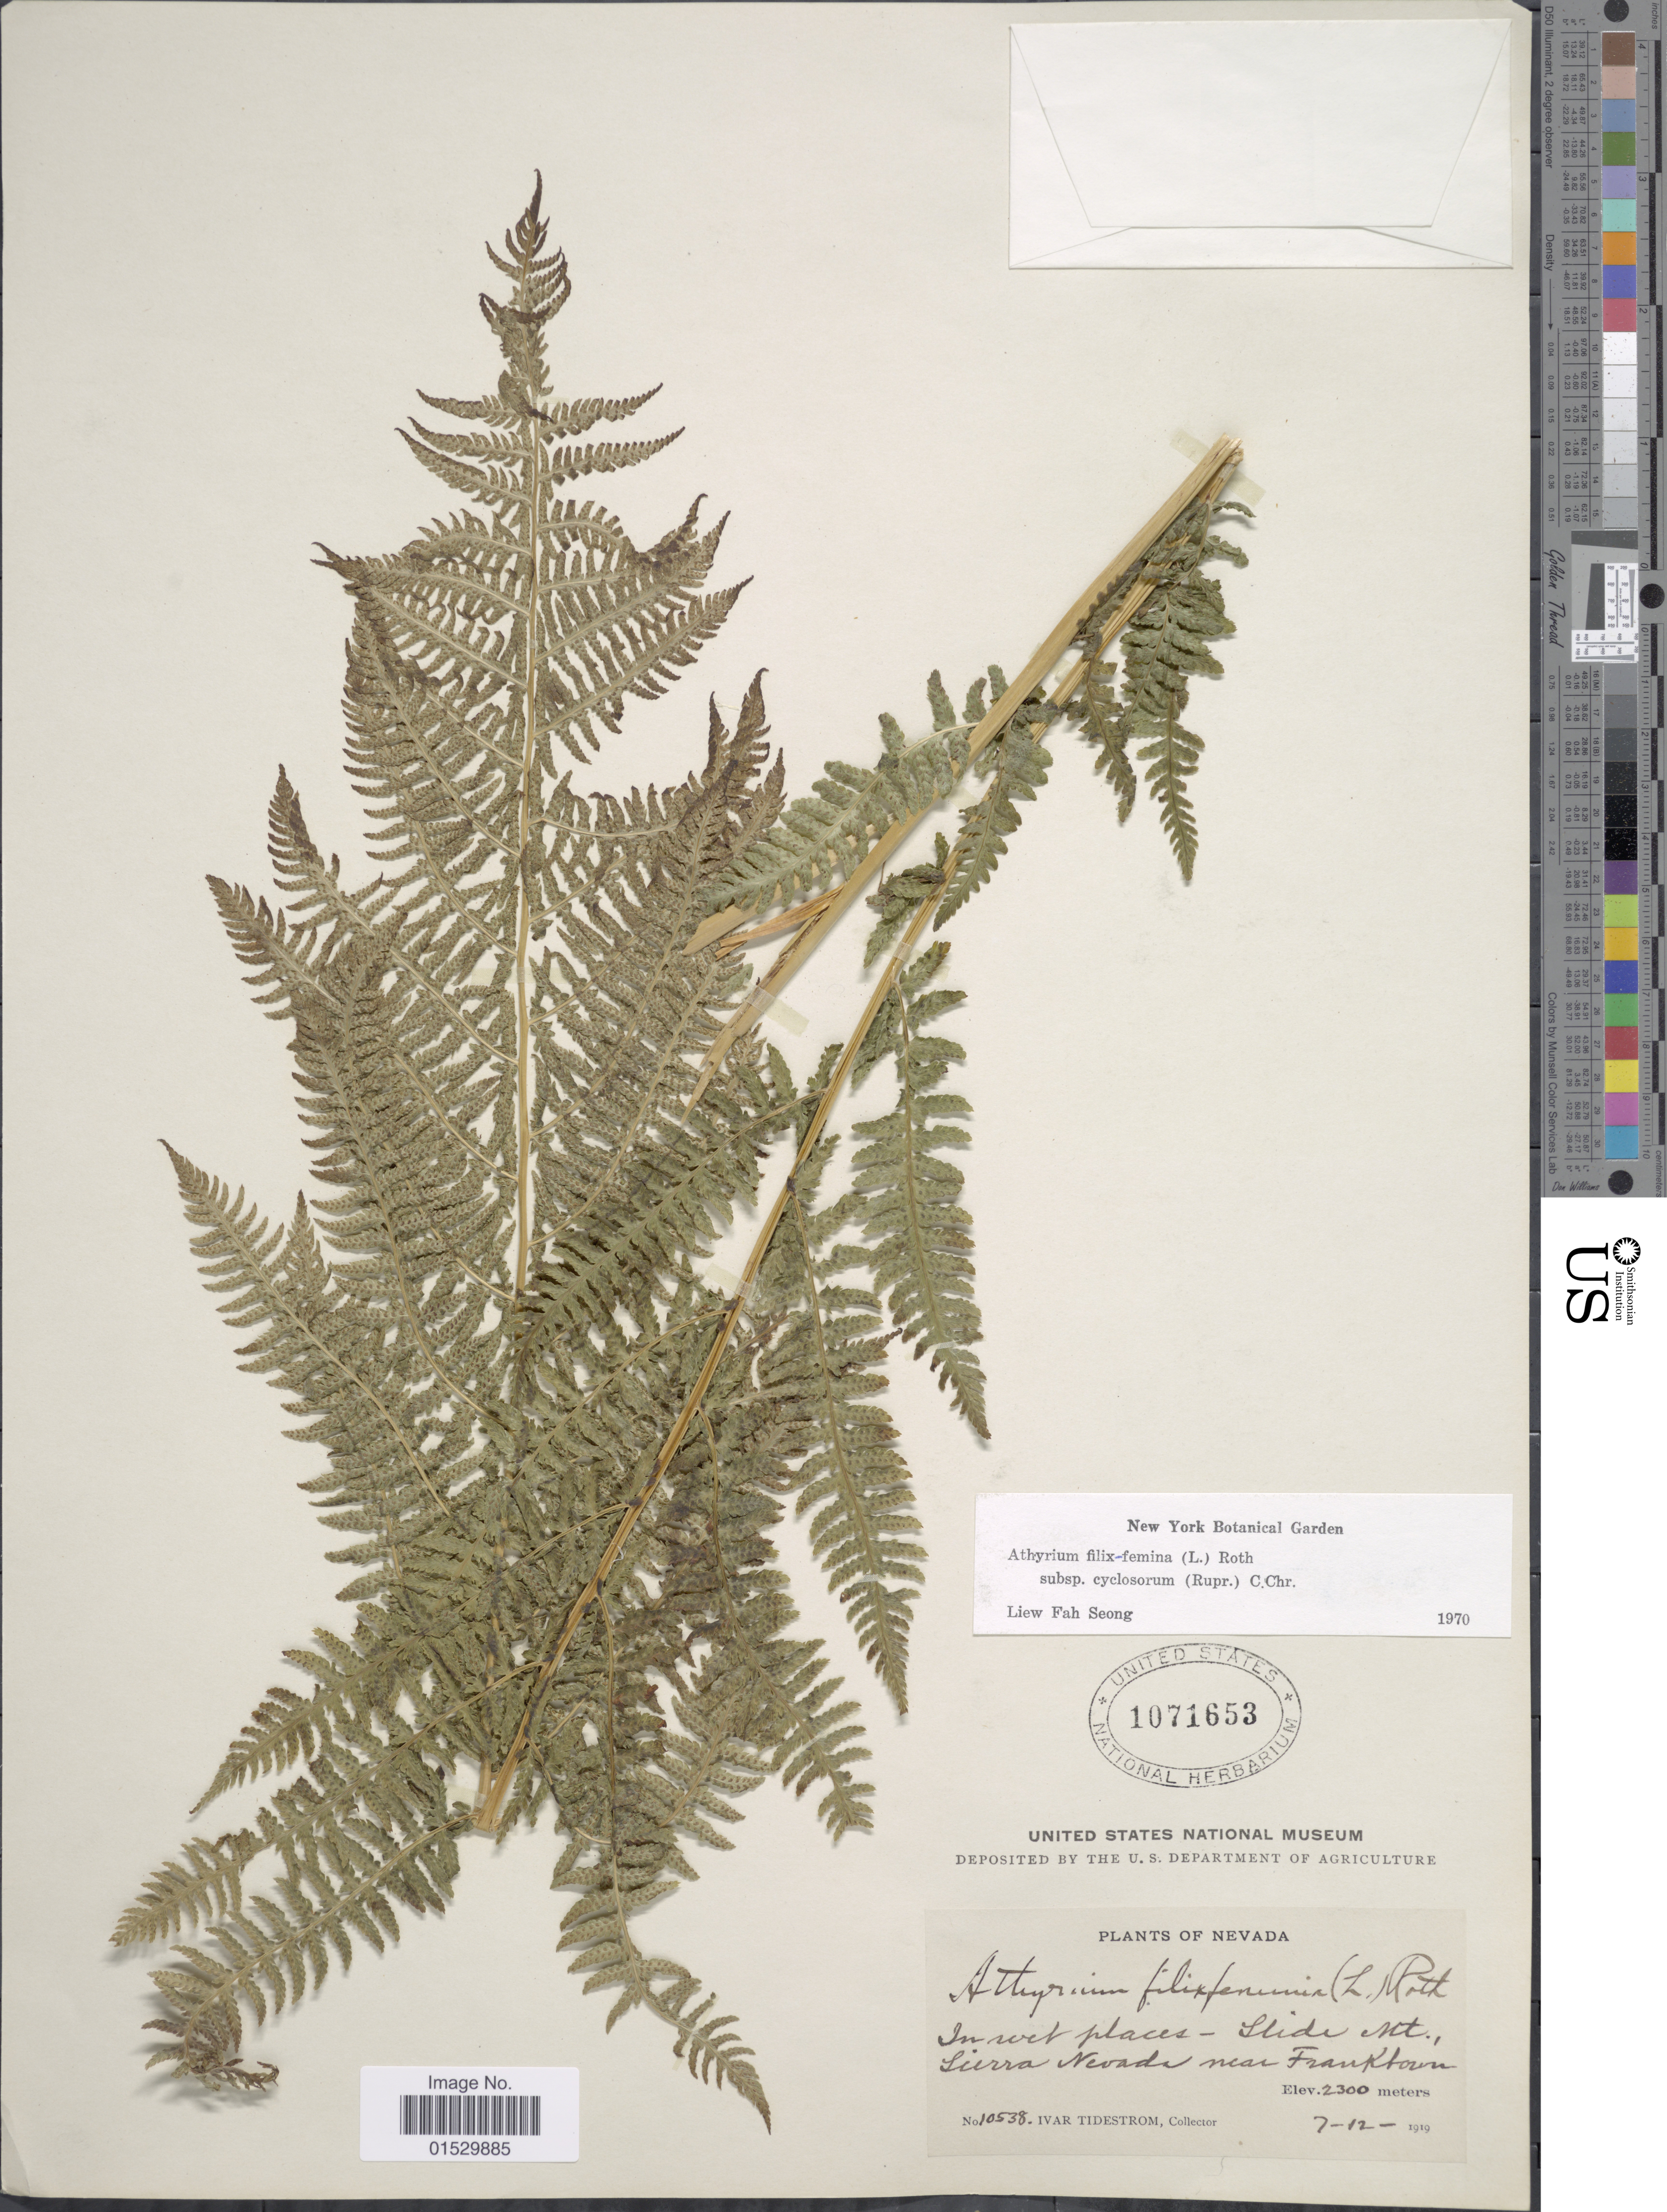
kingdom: Plantae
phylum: Tracheophyta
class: Polypodiopsida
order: Polypodiales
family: Athyriaceae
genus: Athyrium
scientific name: Athyrium filix-femina subsp. cyclosorum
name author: (Rupr.) C. Chr.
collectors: I. F. Tidestrom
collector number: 10538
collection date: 1919-07-12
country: United States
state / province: Nevada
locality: In wet places - slide Mt. Sierra Nevada near Franktown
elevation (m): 2300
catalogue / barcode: US 1071653